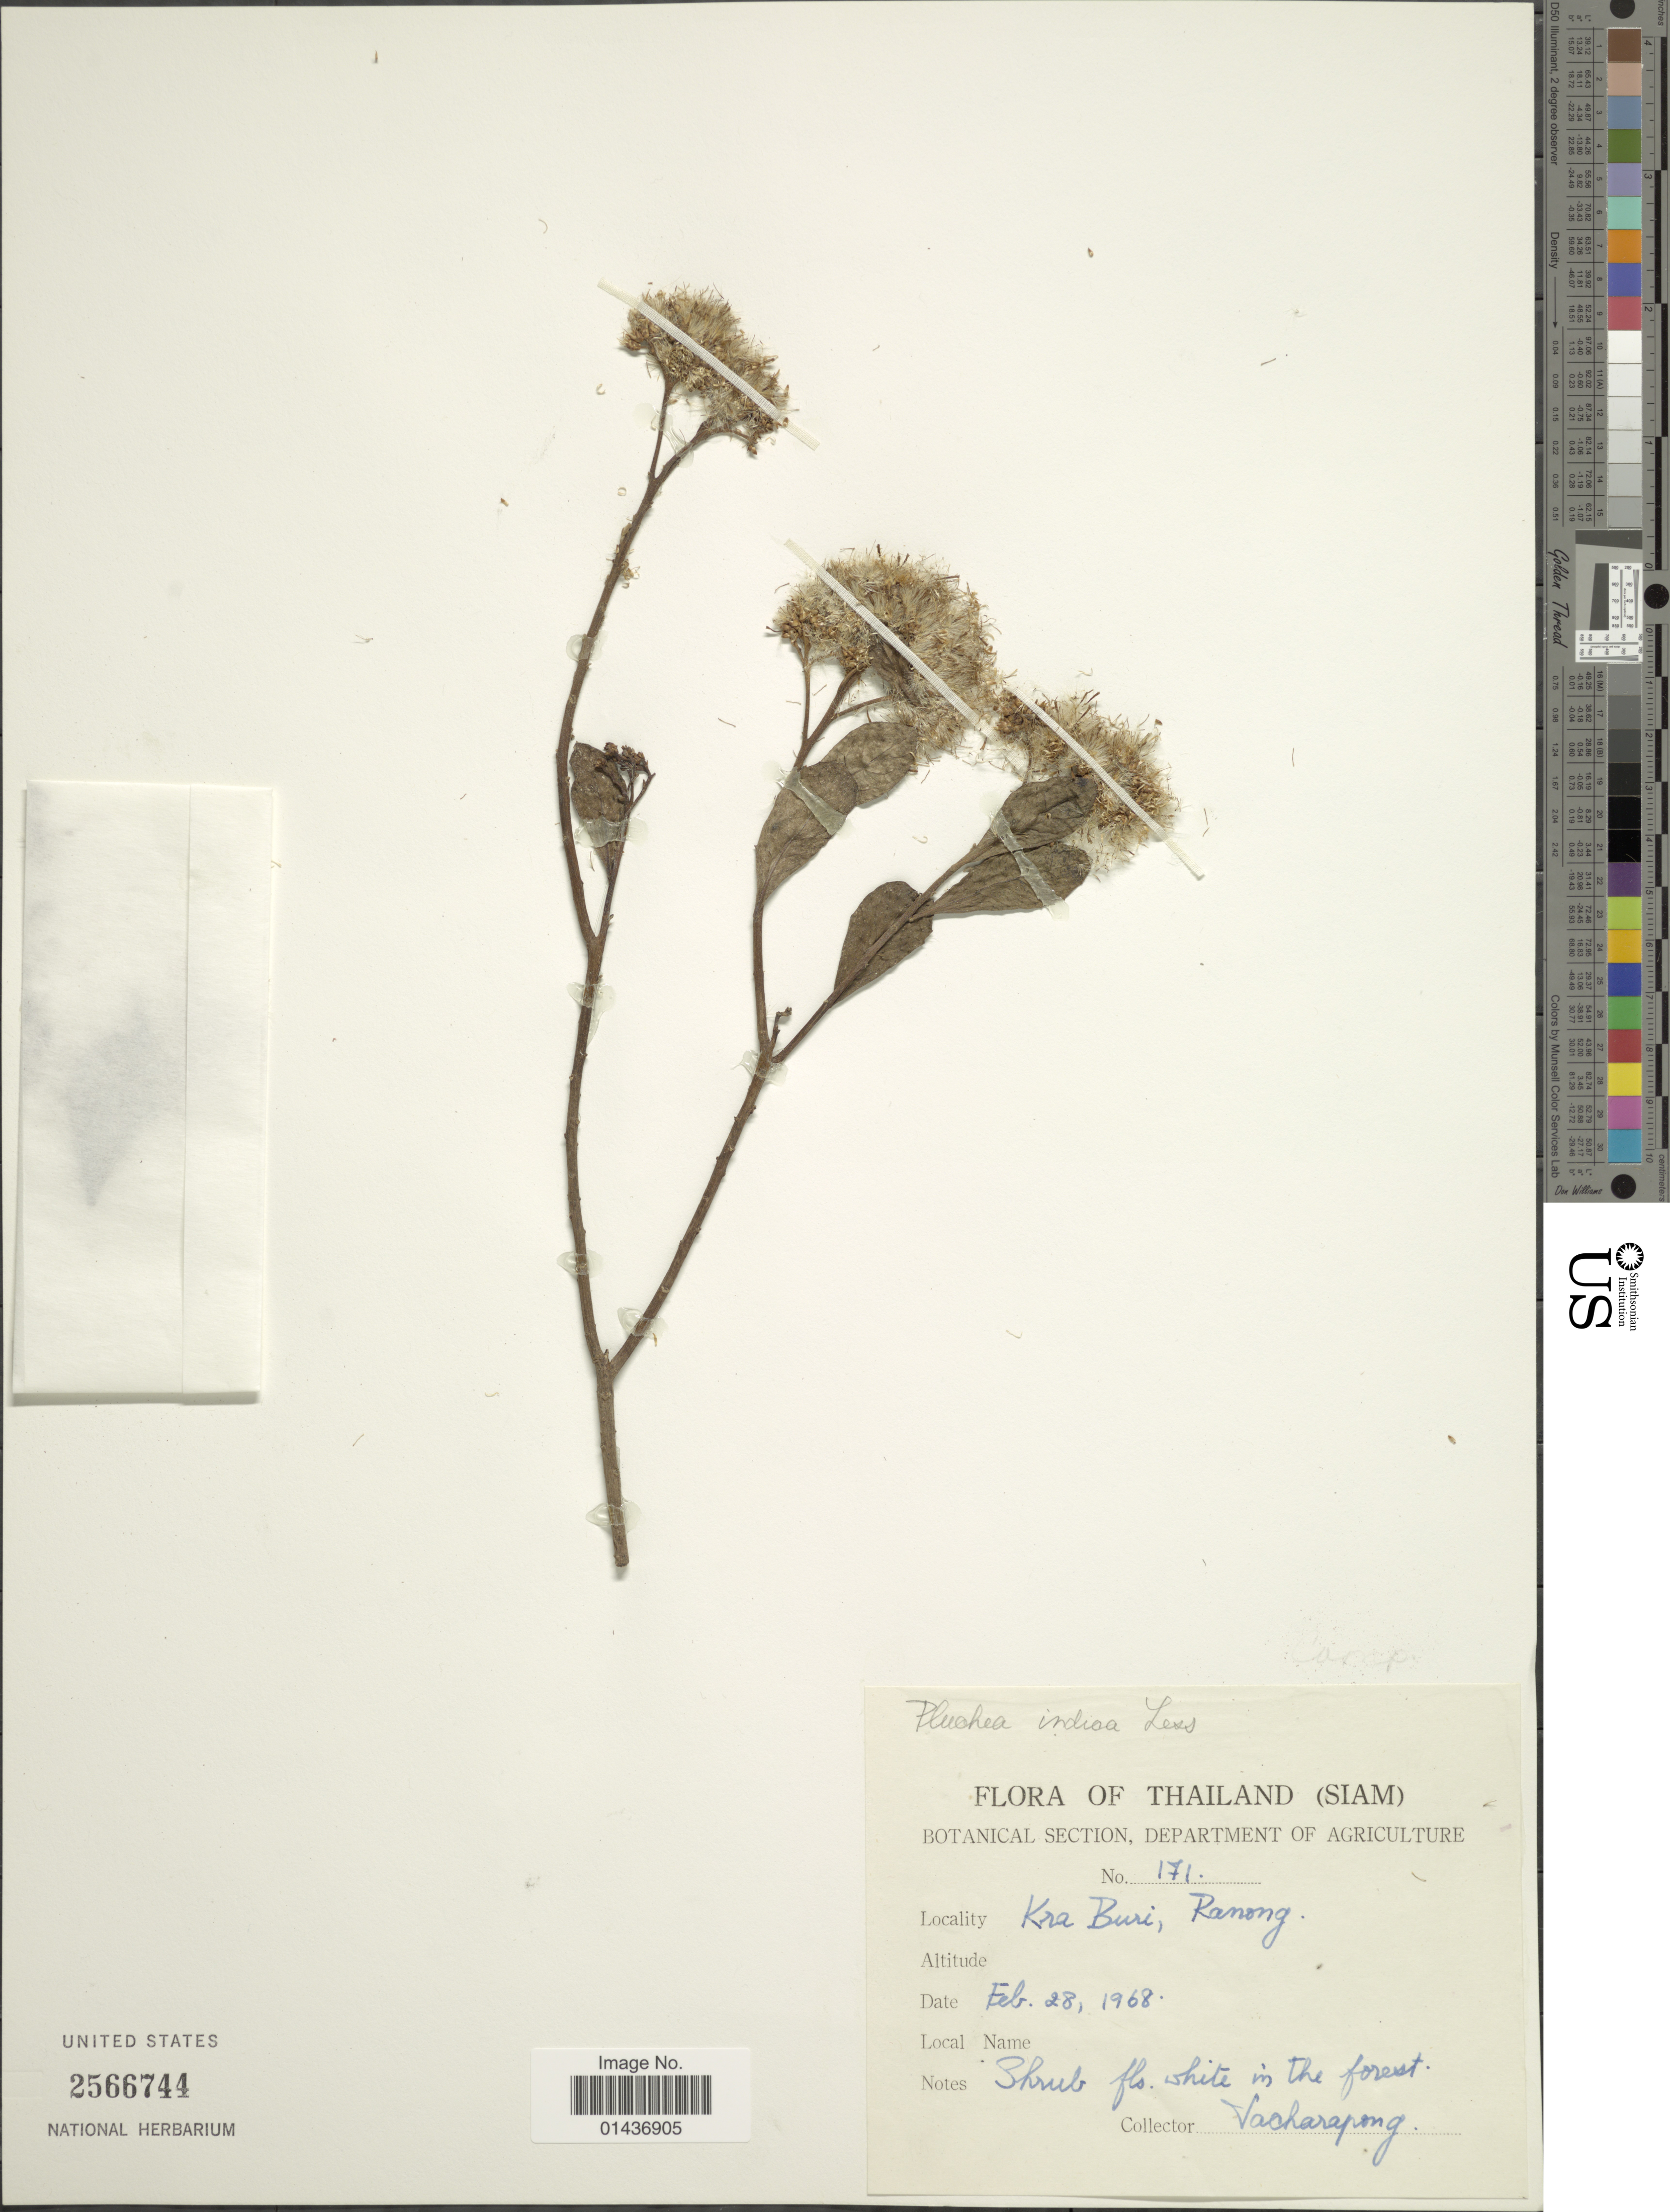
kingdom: Plantae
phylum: Tracheophyta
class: Magnoliopsida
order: Asterales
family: Asteraceae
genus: Pluchea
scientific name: Pluchea indica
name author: (L.) Less.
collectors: Vacharapong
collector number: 171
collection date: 1968-02-28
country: Thailand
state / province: Ranong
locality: Thailand (Siam), Kra Buri, Ranong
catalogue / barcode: US 2566744